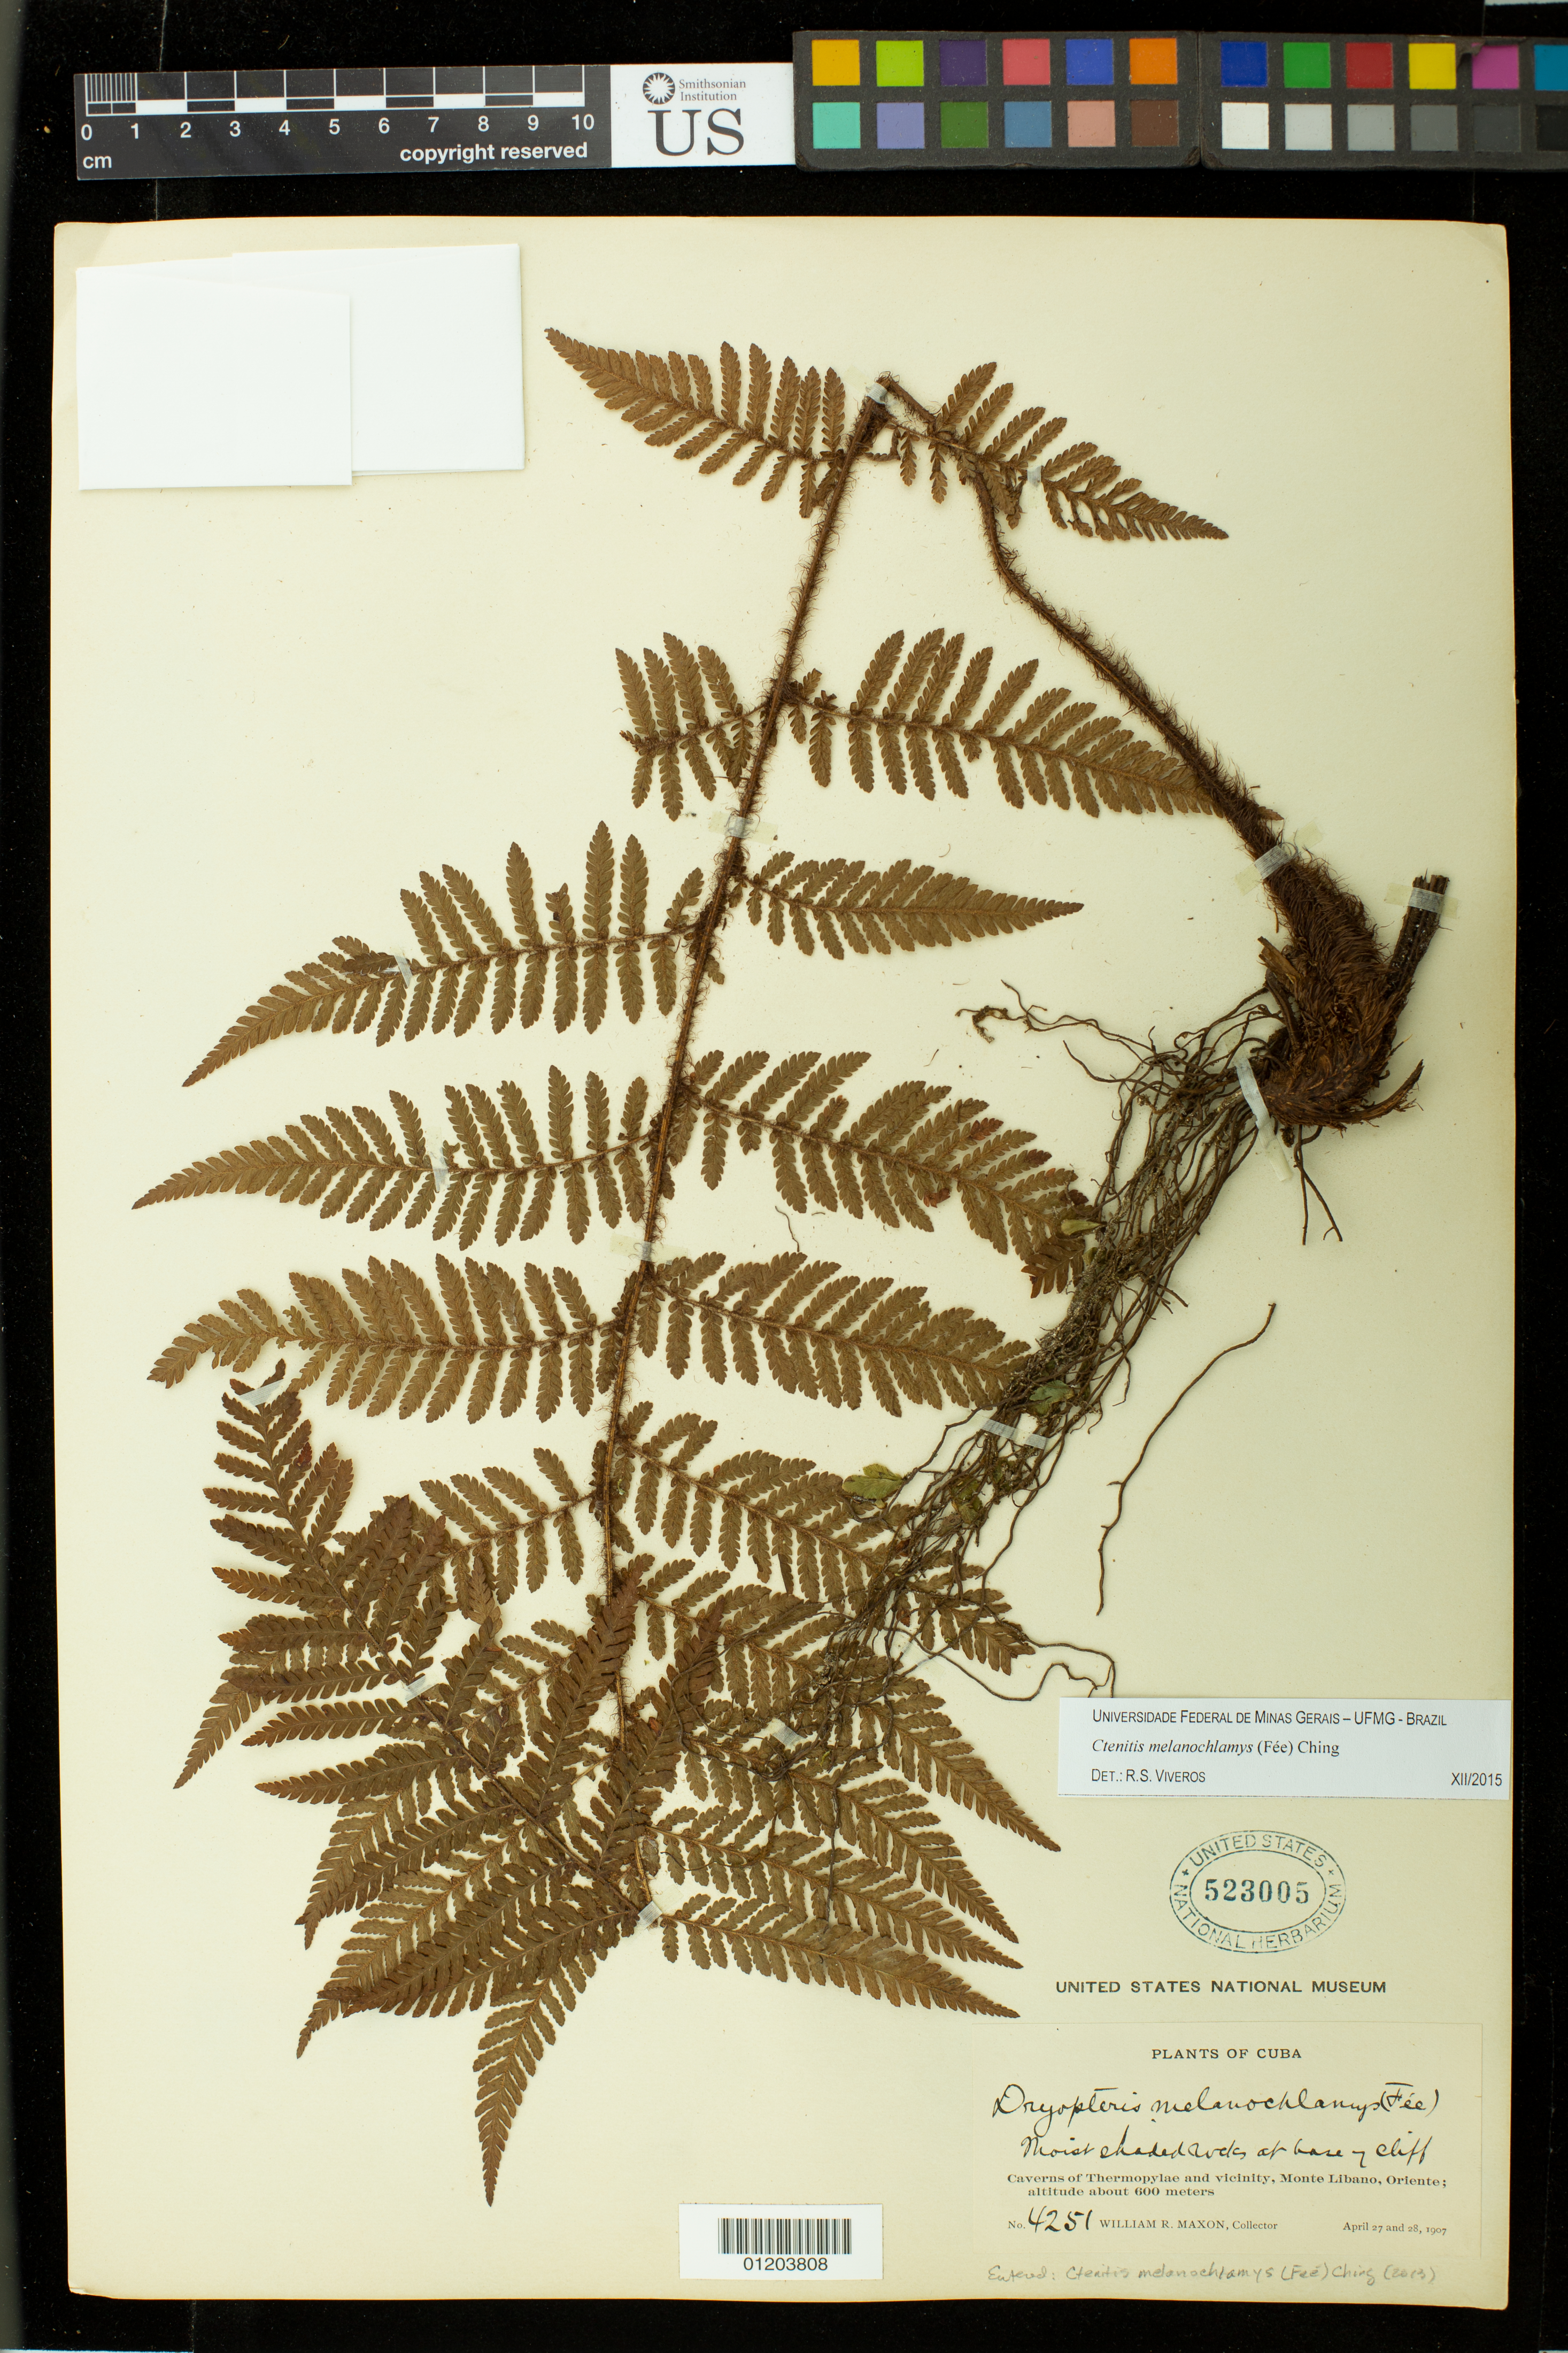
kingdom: Plantae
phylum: Tracheophyta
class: Polypodiopsida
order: Polypodiales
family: Dryopteridaceae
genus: Ctenitis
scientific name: Ctenitis melanochlamys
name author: (Fée) Ching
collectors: W. R. Maxon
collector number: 4251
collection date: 1907-04-27,1907-04-28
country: Cuba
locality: Oriente, Monte Libano, caverns of Thermopylae and vicinity.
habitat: Moist shaded rocks at base of cliff.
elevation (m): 600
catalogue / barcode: US 523005